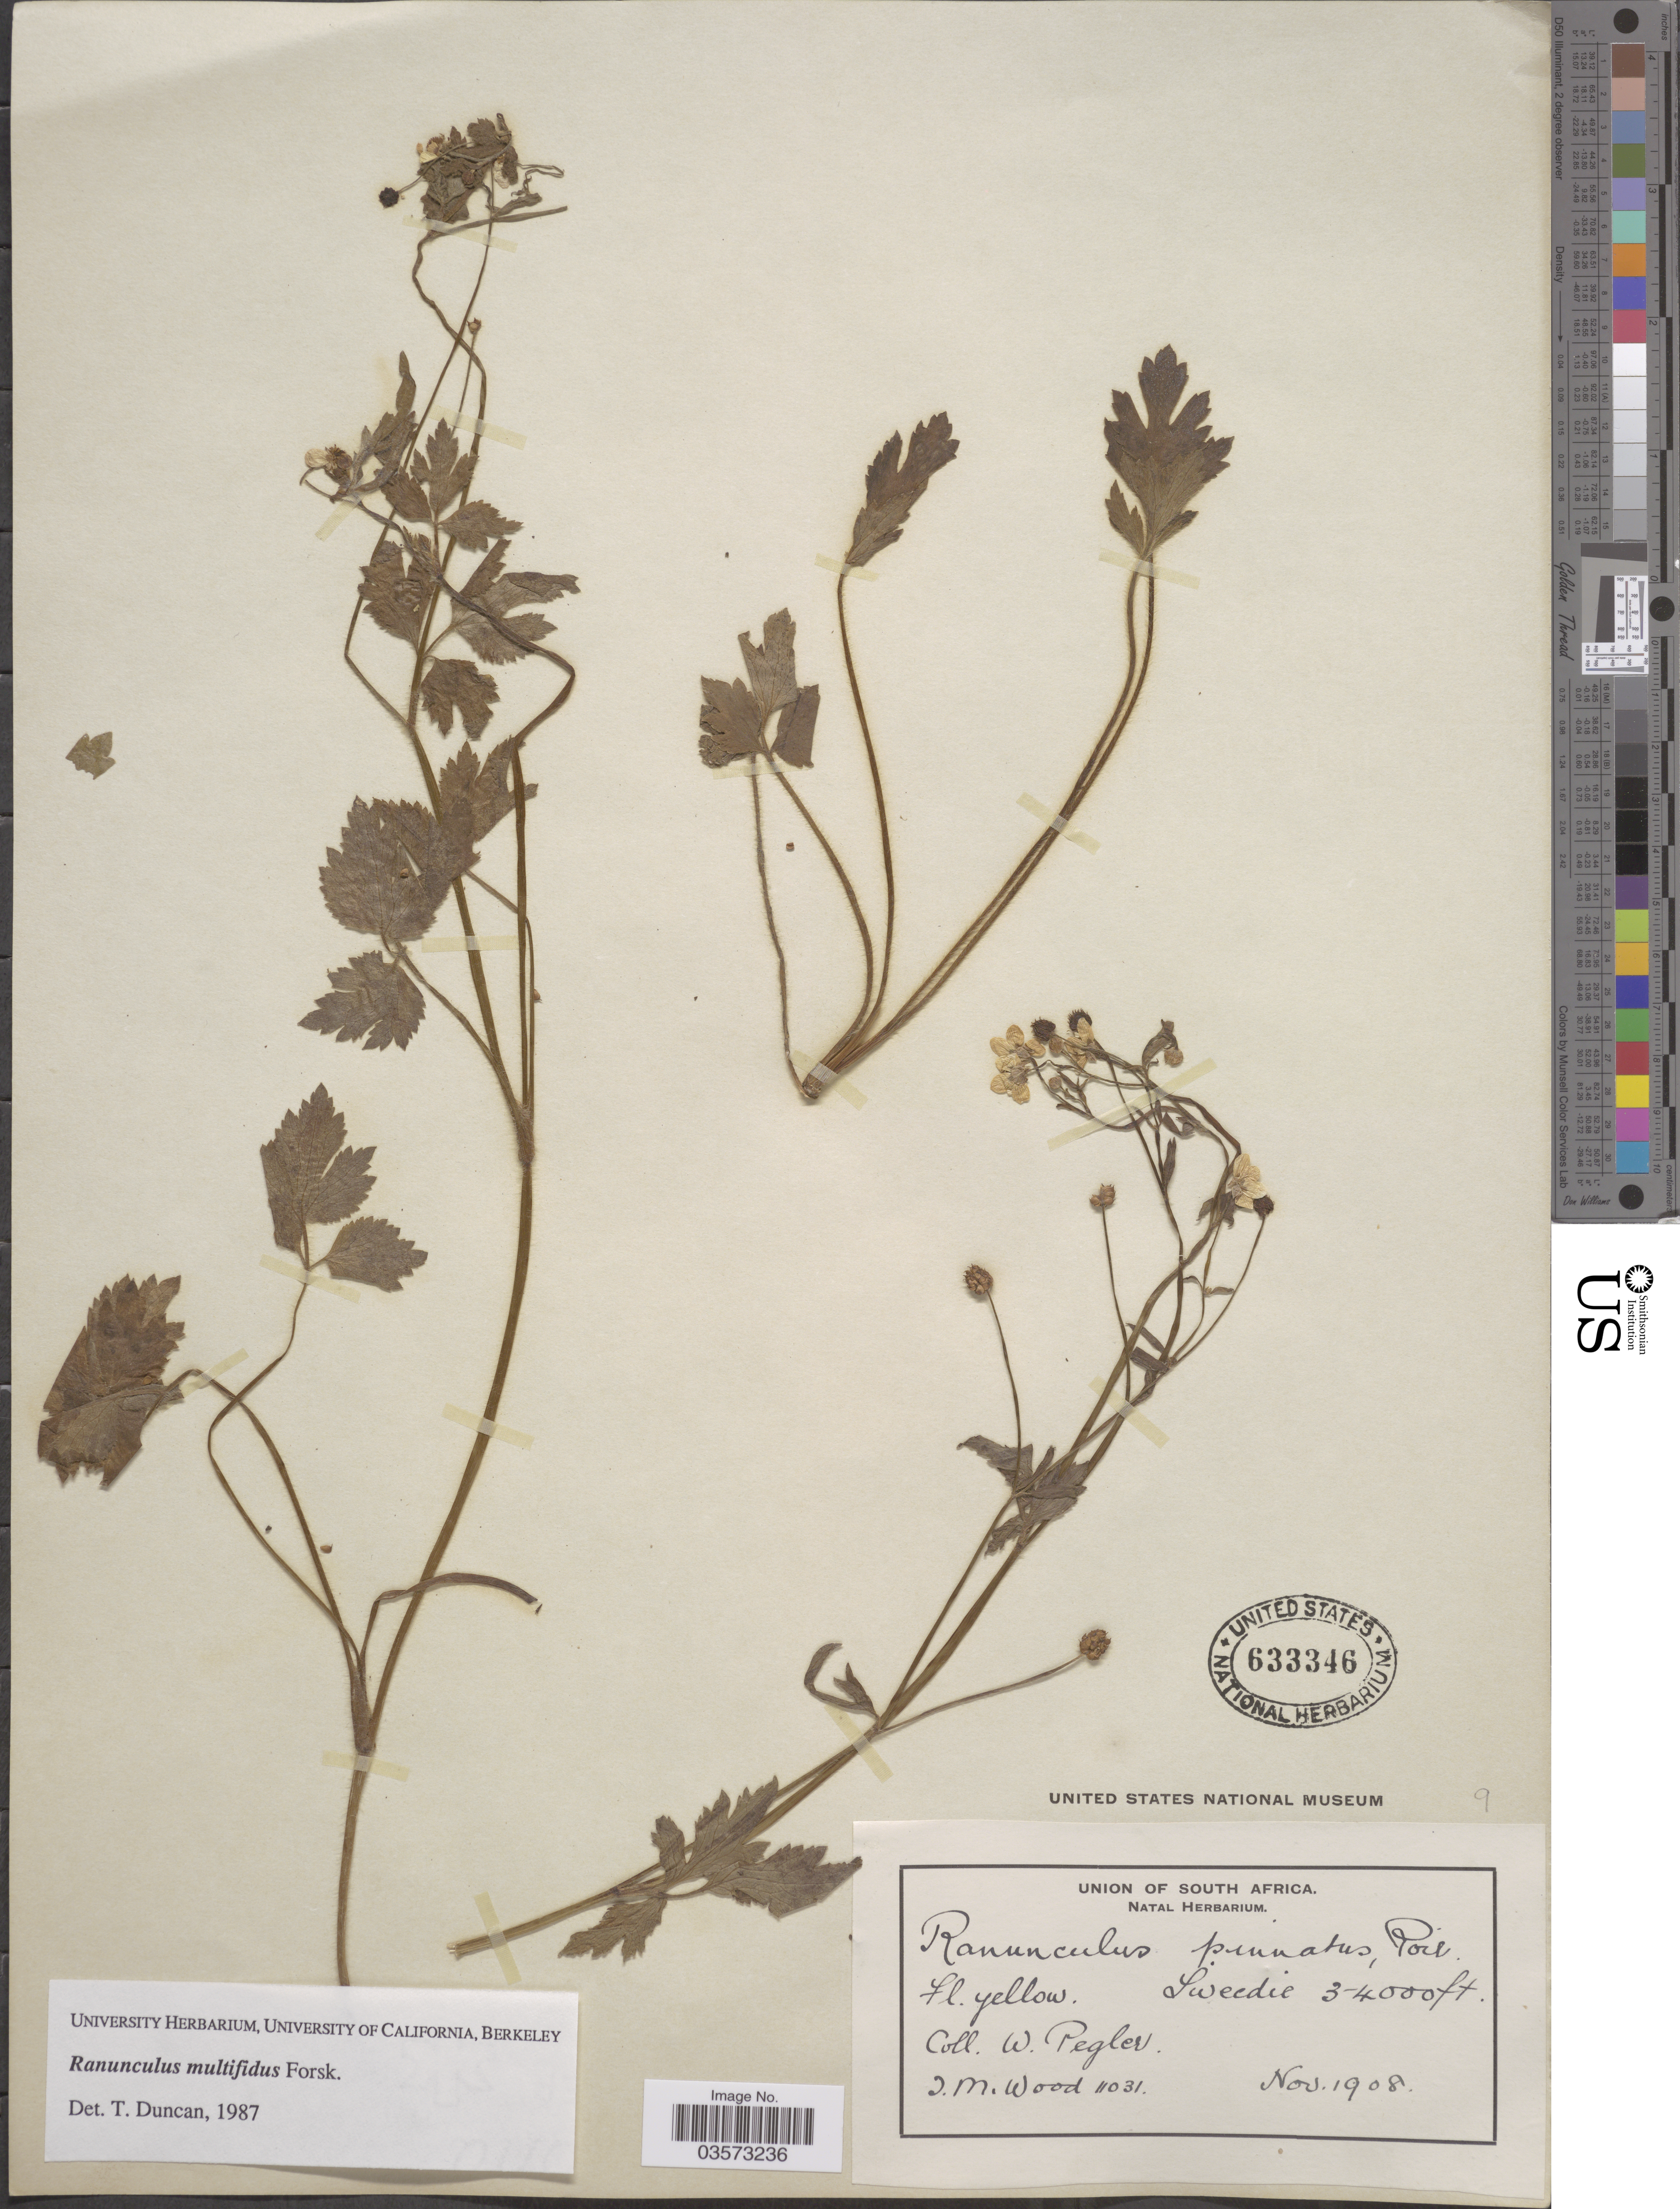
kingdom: Plantae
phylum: Tracheophyta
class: Magnoliopsida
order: Ranunculales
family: Ranunculaceae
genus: Ranunculus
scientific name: Ranunculus multifidus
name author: Forssk.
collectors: W. Pegler & J. M. Wood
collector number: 11031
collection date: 1908-11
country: South Africa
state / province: KwaZulu-Natal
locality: Sweedie.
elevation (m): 914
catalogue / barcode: US 633346